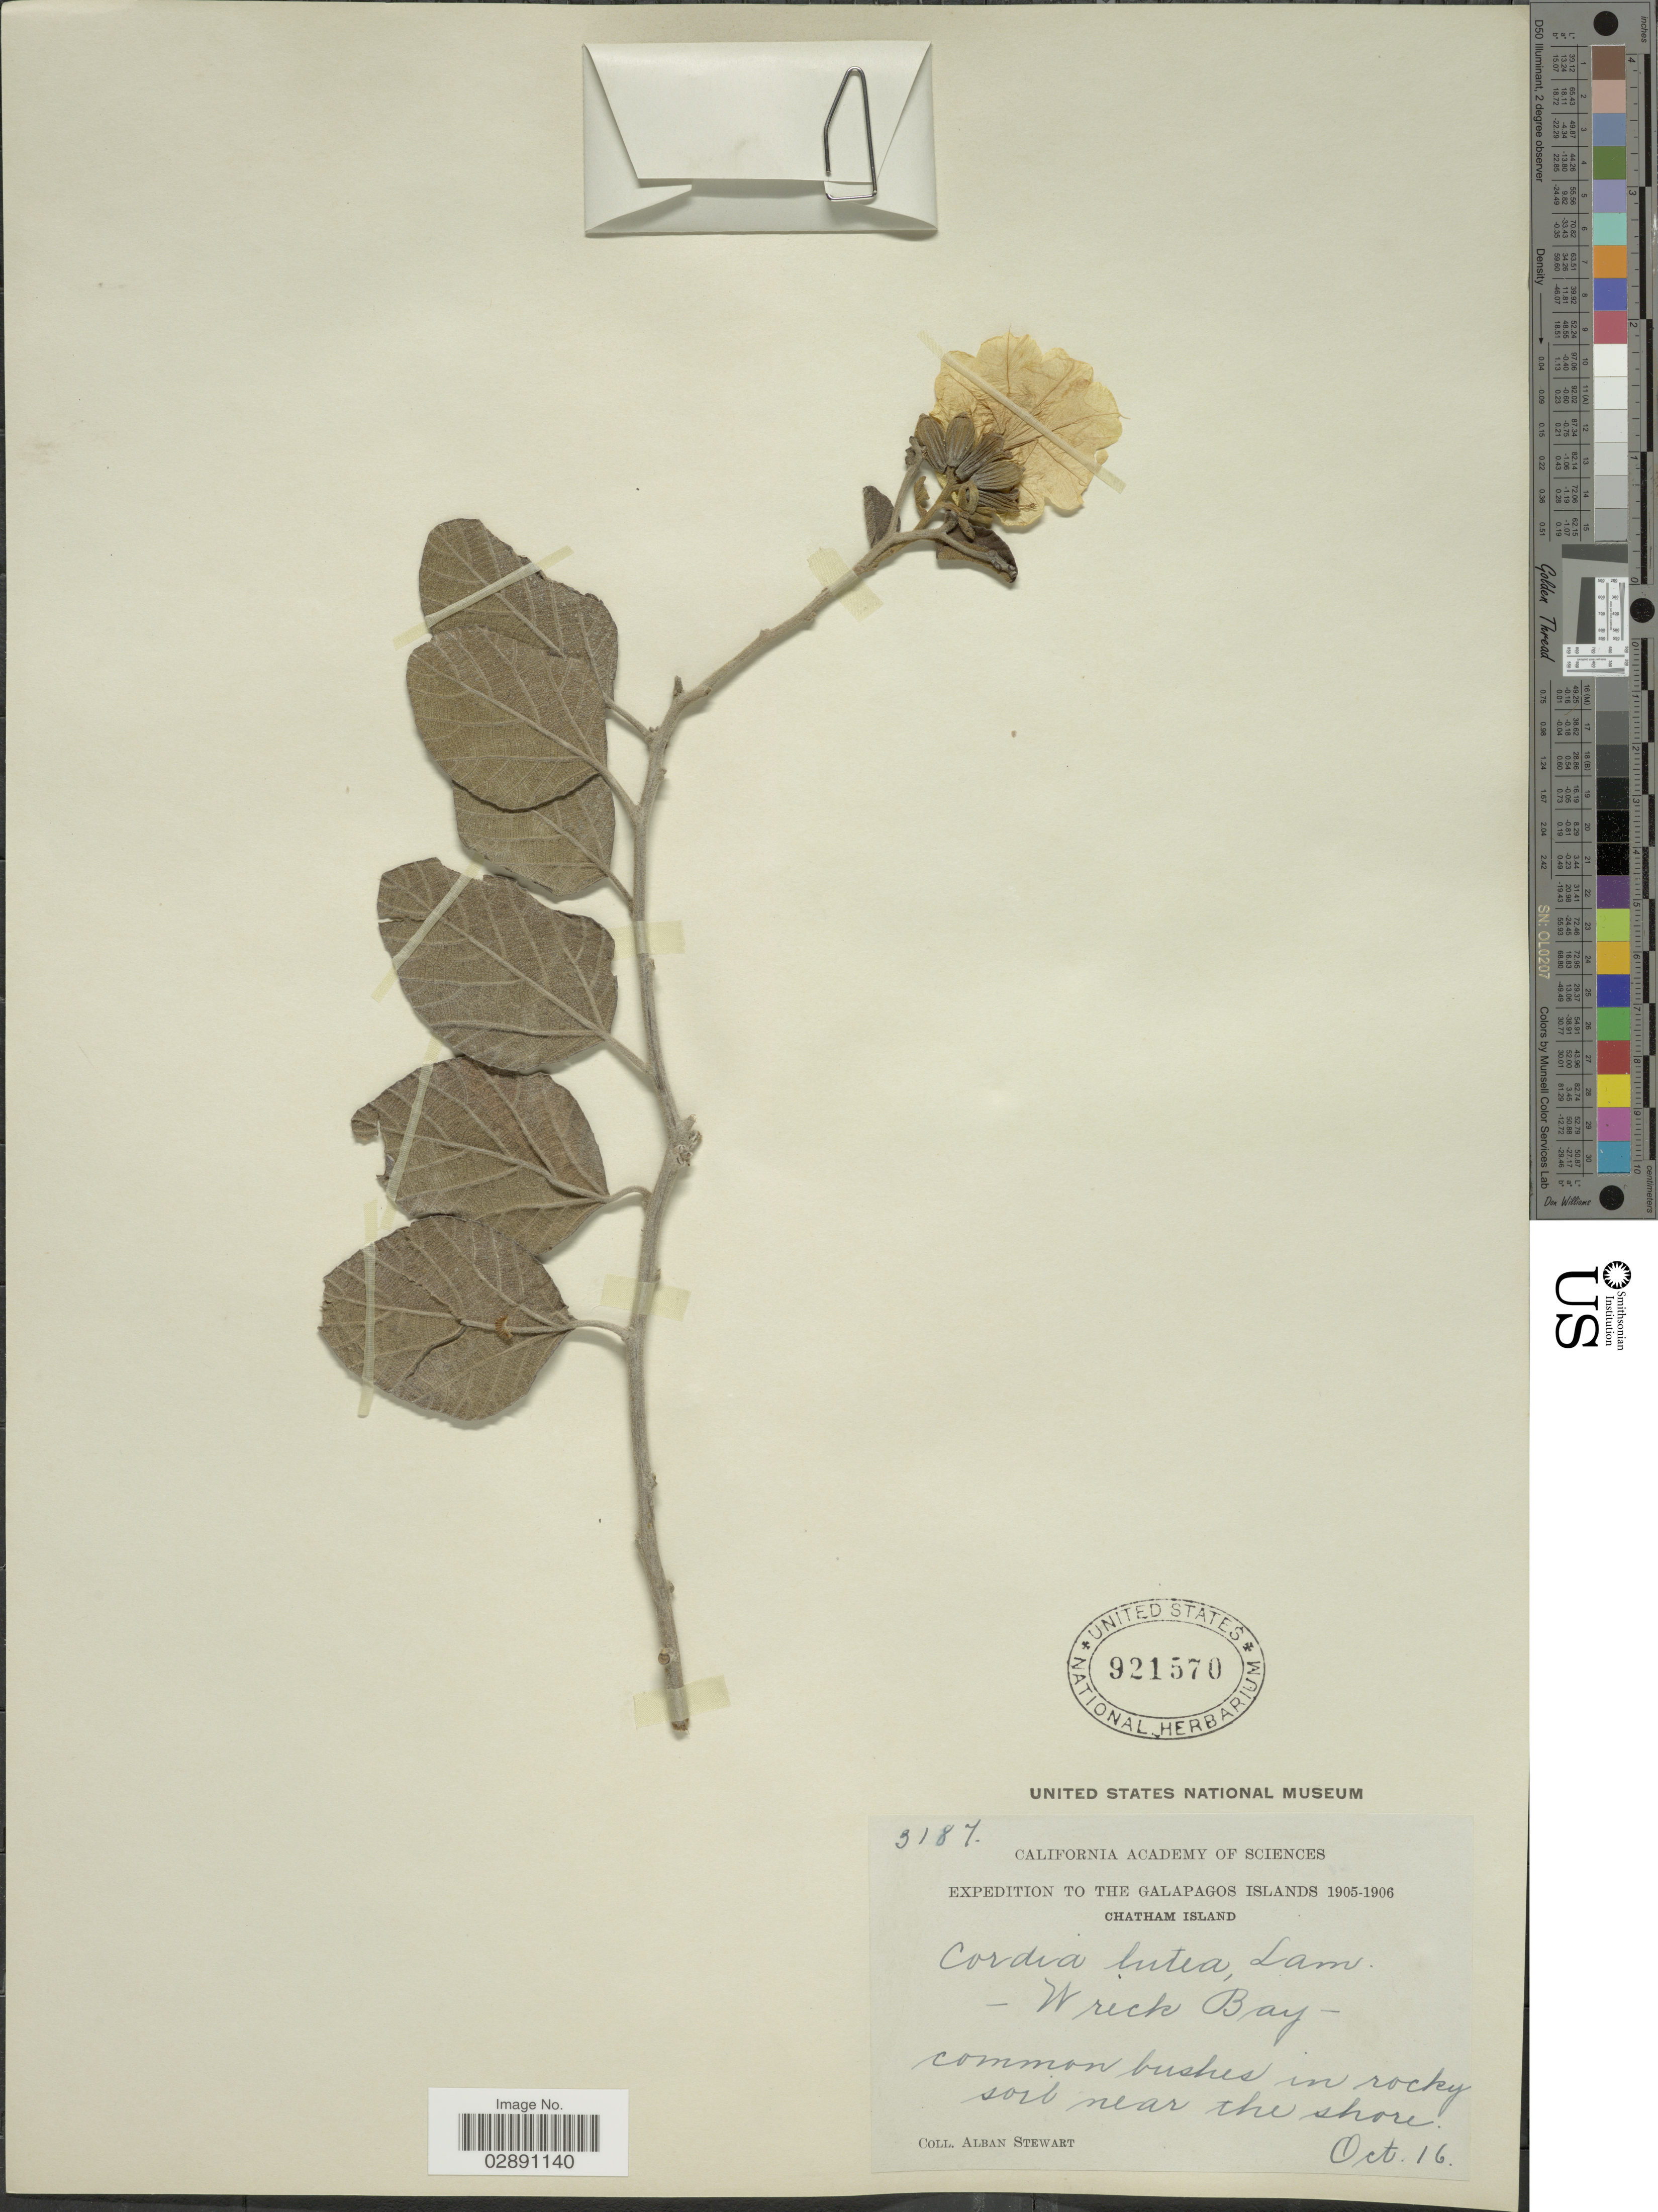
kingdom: Plantae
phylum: Tracheophyta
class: Magnoliopsida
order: Boraginales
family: Cordiaceae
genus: Cordia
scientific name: Cordia lutea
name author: Lam.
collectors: A. Stewart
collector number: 3187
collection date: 1905-10-16/1906-10-16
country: Ecuador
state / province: Colón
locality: The Galapgos Islands. Chatham Island. Wreck Bay.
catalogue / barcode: US 921570